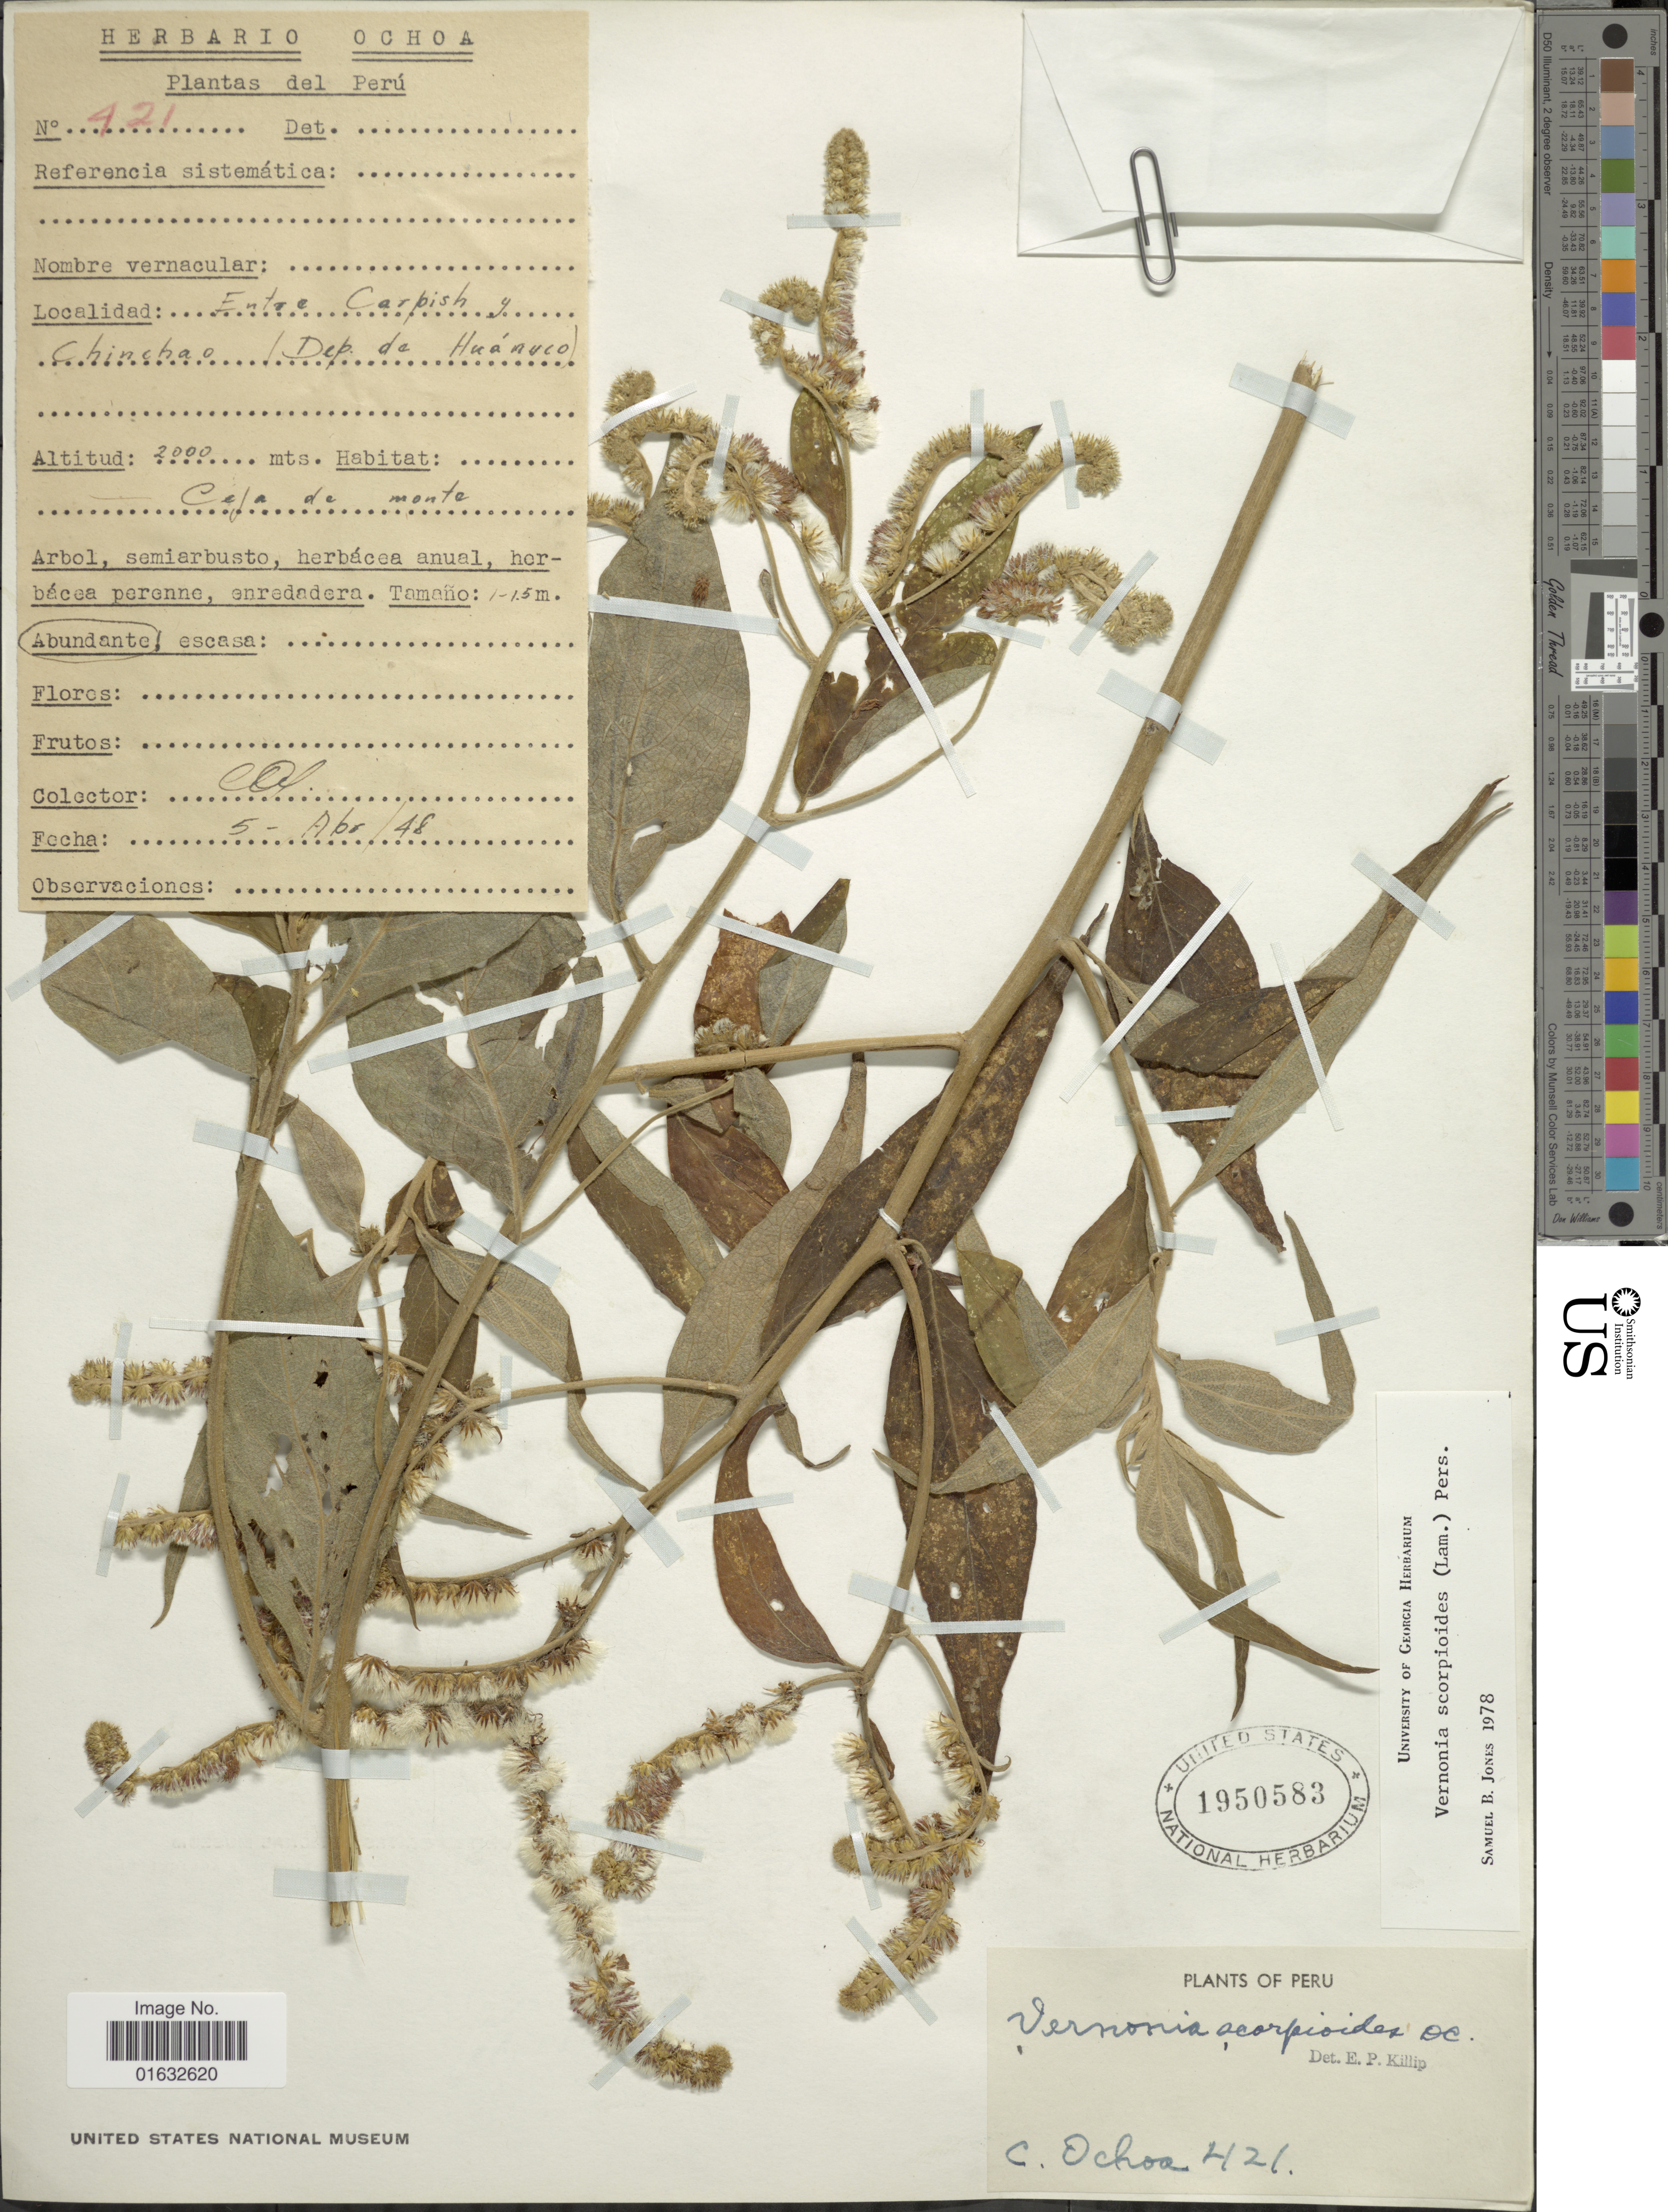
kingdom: Plantae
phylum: Tracheophyta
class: Magnoliopsida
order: Asterales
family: Asteraceae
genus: Cyrtocymura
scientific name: Cyrtocymura scorpioides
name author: (Lam.) H. Rob.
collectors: C. Ochoa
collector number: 421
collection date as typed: Transcribed d/m/y: 5/4/48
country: Peru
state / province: Huánuco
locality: Entre Carpish y Chinchoa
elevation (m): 2000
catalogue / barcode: US 1950583